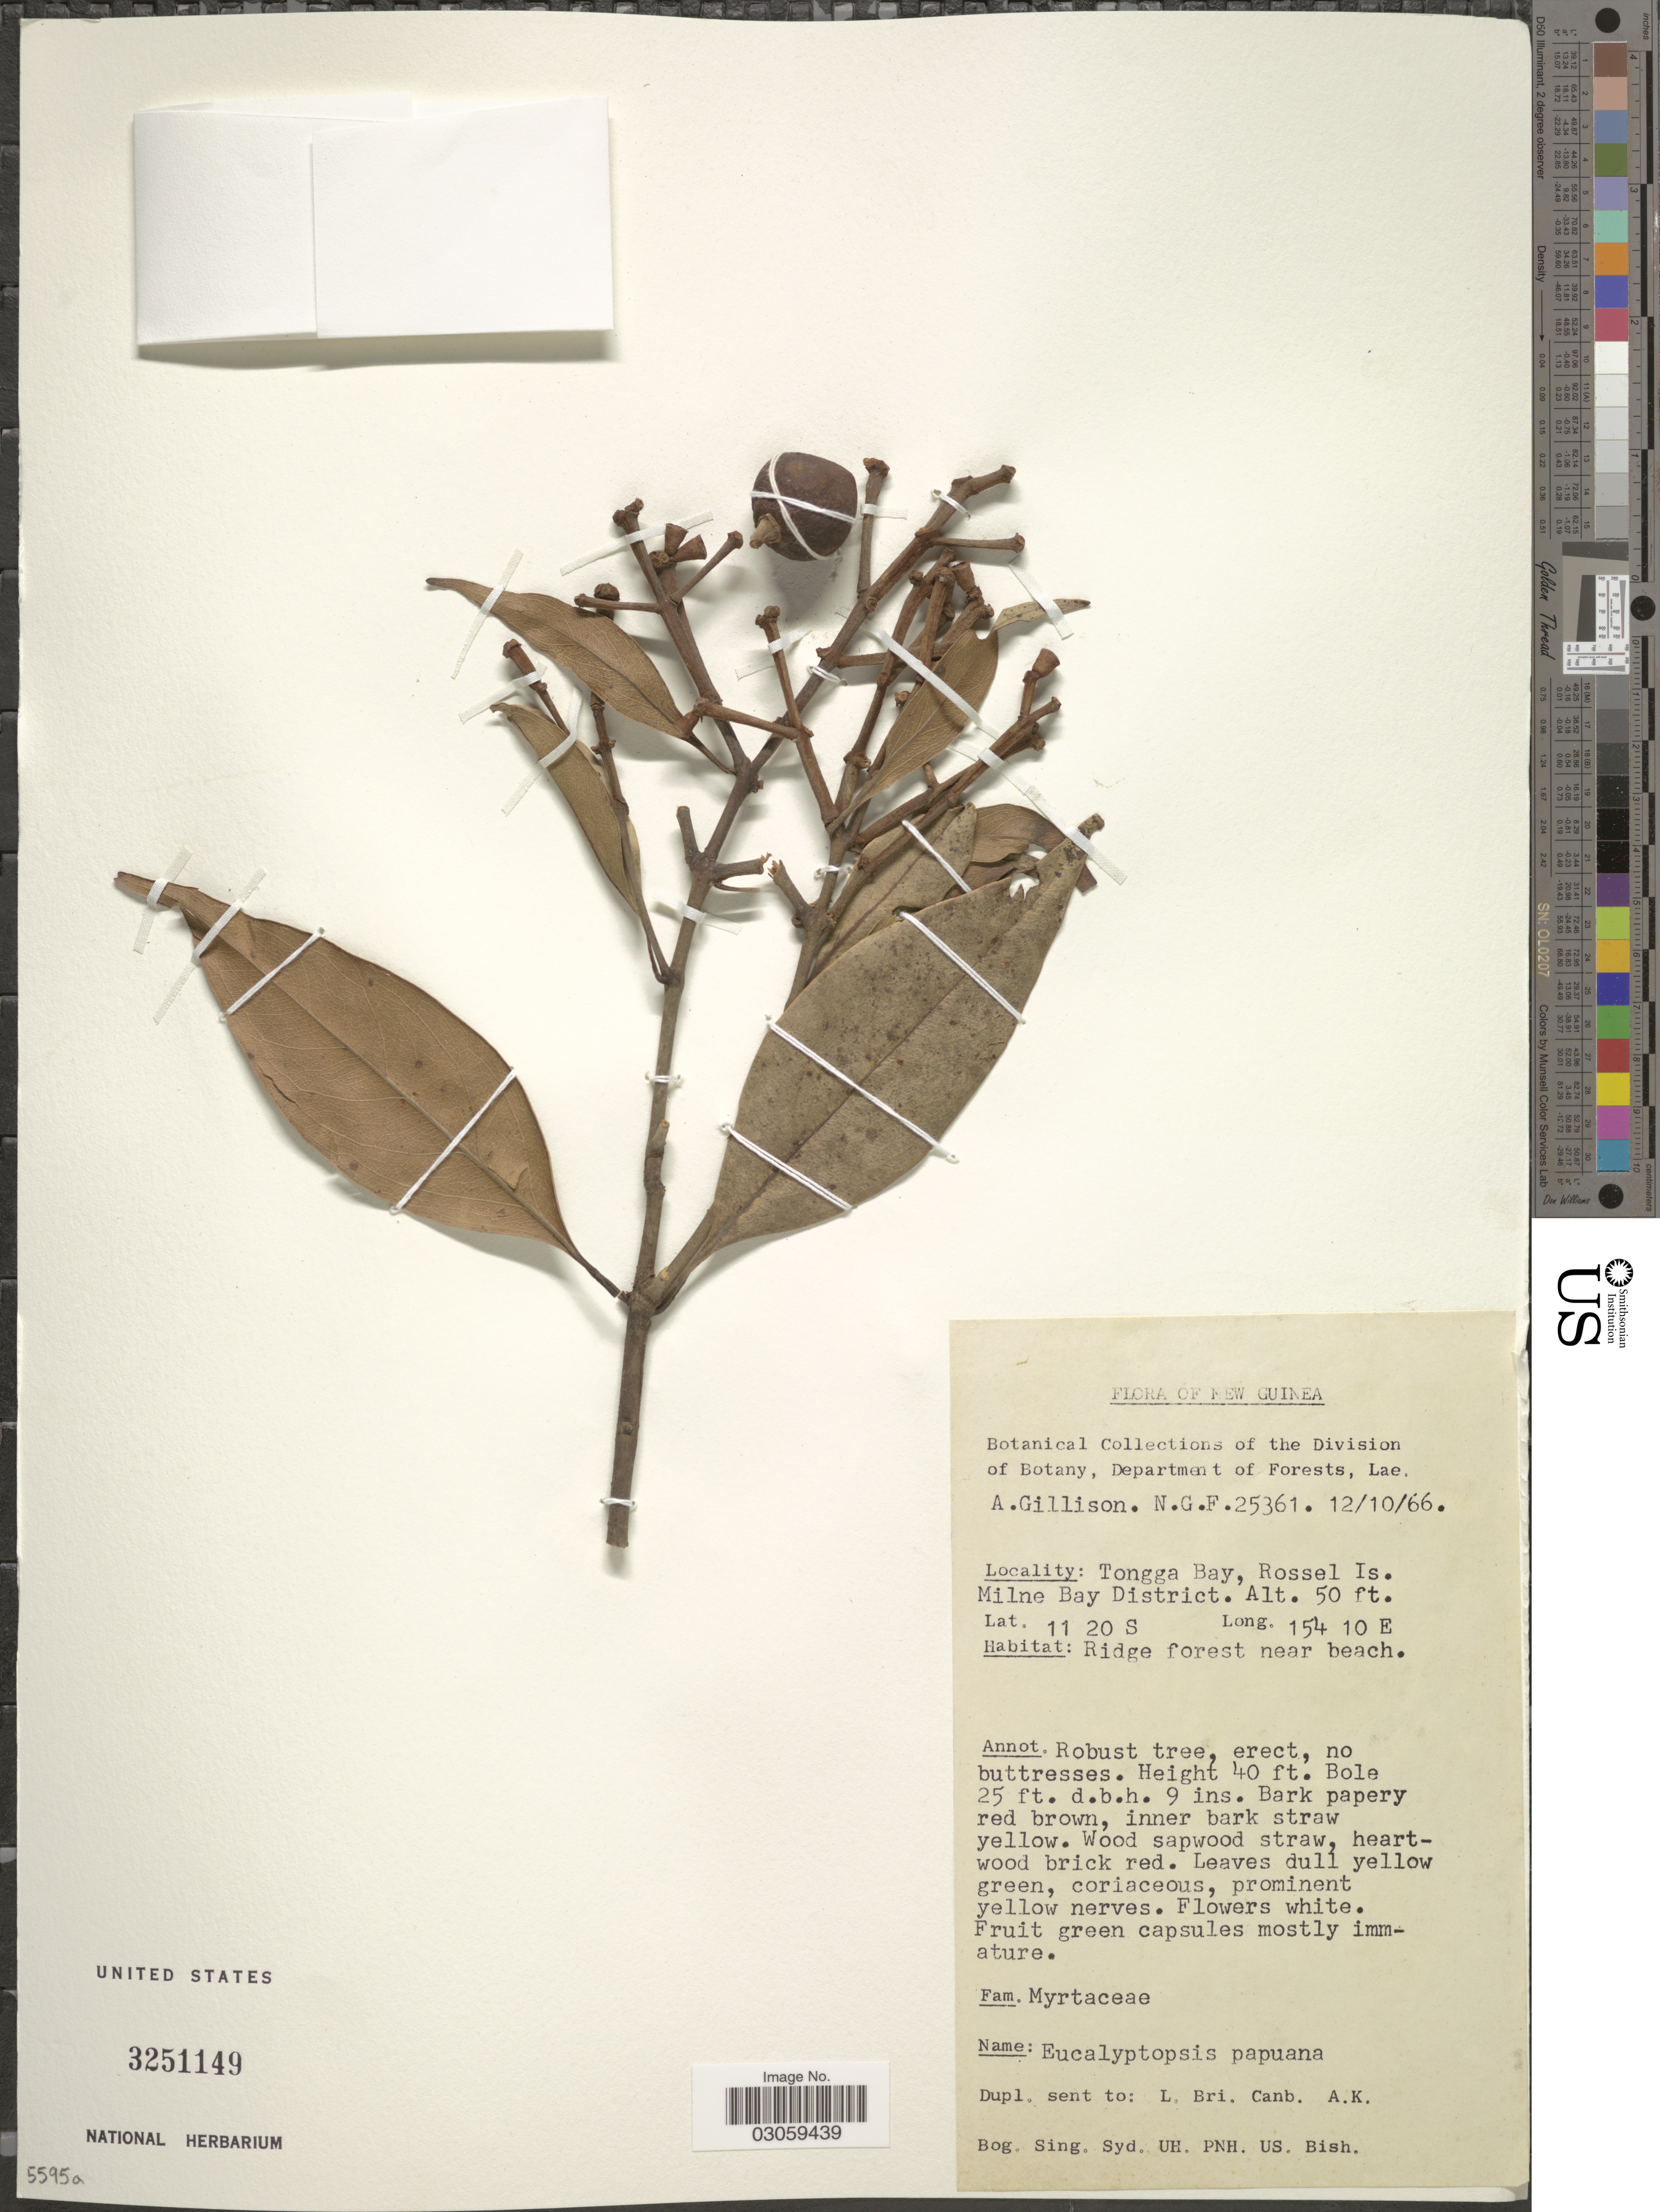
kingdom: Plantae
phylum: Tracheophyta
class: Magnoliopsida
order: Myrtales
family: Myrtaceae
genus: Eucalyptopsis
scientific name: Eucalyptopsis papuana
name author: C.T. White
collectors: A. Gillison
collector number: NGF25361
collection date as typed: Transcribed d/m/y: 12/10/66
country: Papua New Guinea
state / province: Milne Bay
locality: New Guinea. Tongga Bay, Rossel Is. Milne Bay District. Ridge forest near beach.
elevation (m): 15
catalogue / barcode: US 3251149